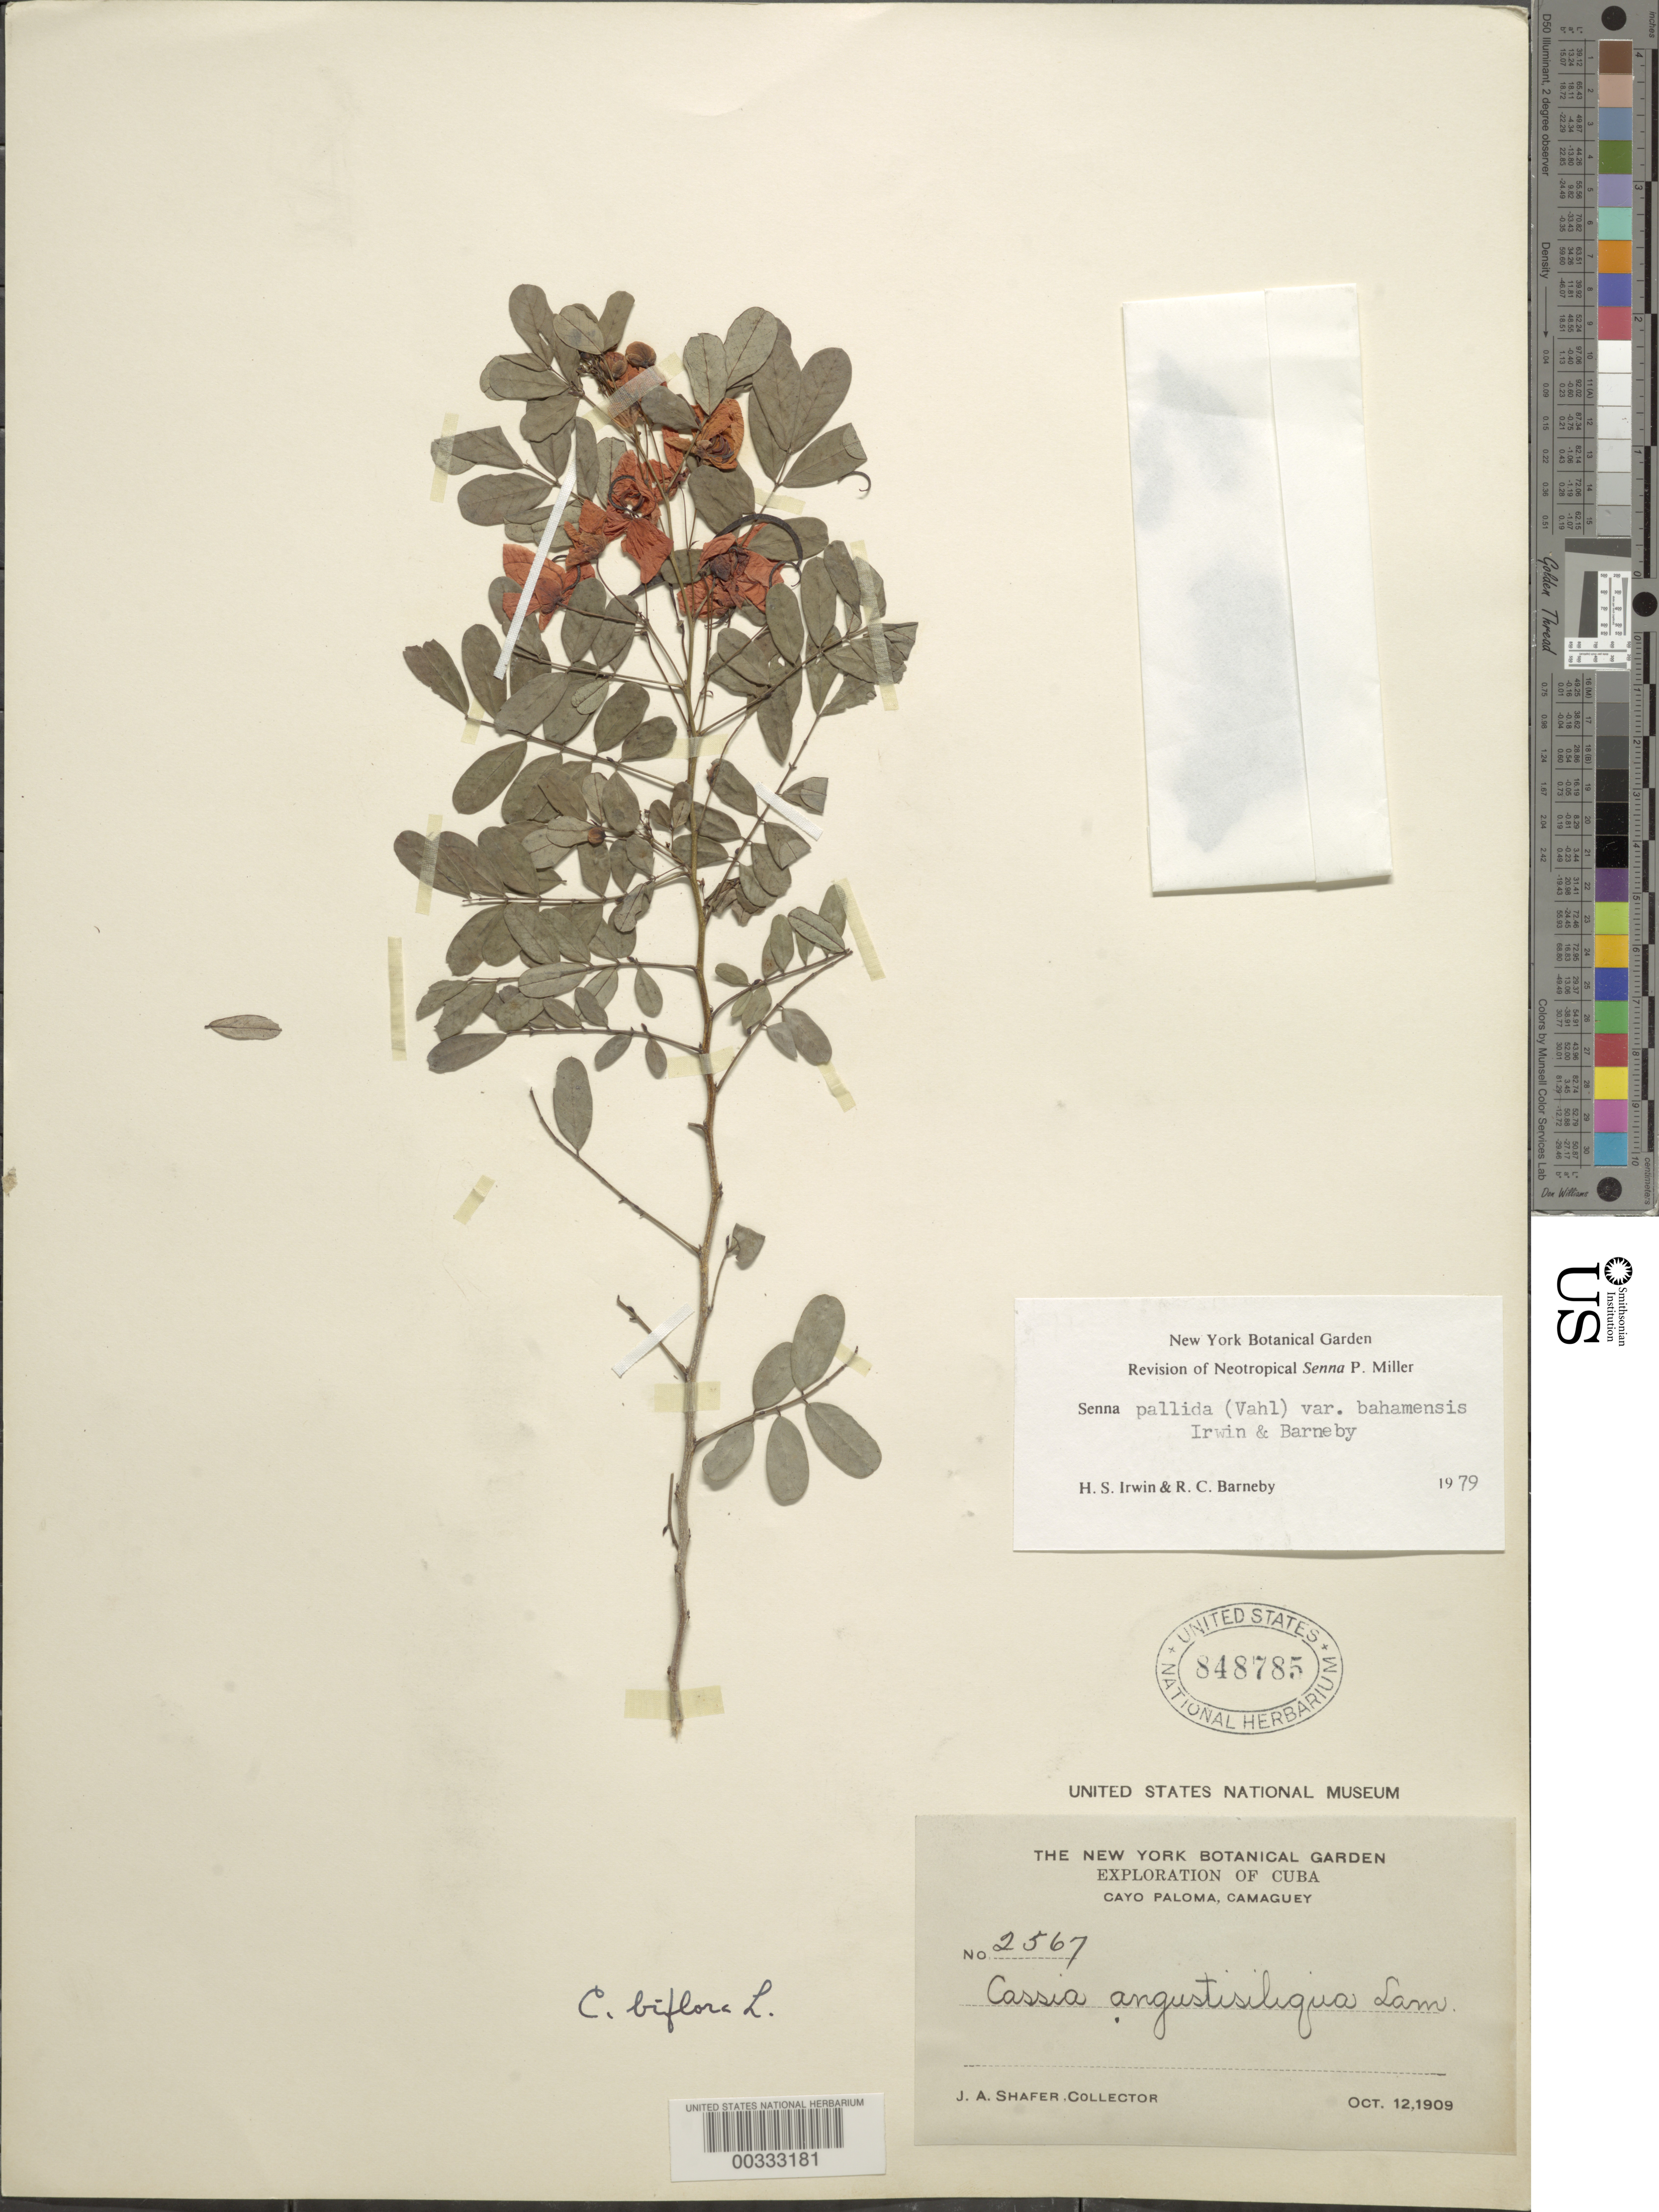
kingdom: Plantae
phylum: Tracheophyta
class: Magnoliopsida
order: Fabales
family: Fabaceae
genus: Senna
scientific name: Senna pallida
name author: (Vahl) H.S. Irwin & Barneby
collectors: J. A. Shafer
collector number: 2567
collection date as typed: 12 Oct 1909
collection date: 1909-10-12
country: Cuba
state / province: Camagüey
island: Greater Antilles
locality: Cayo Paloma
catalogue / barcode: US 848785